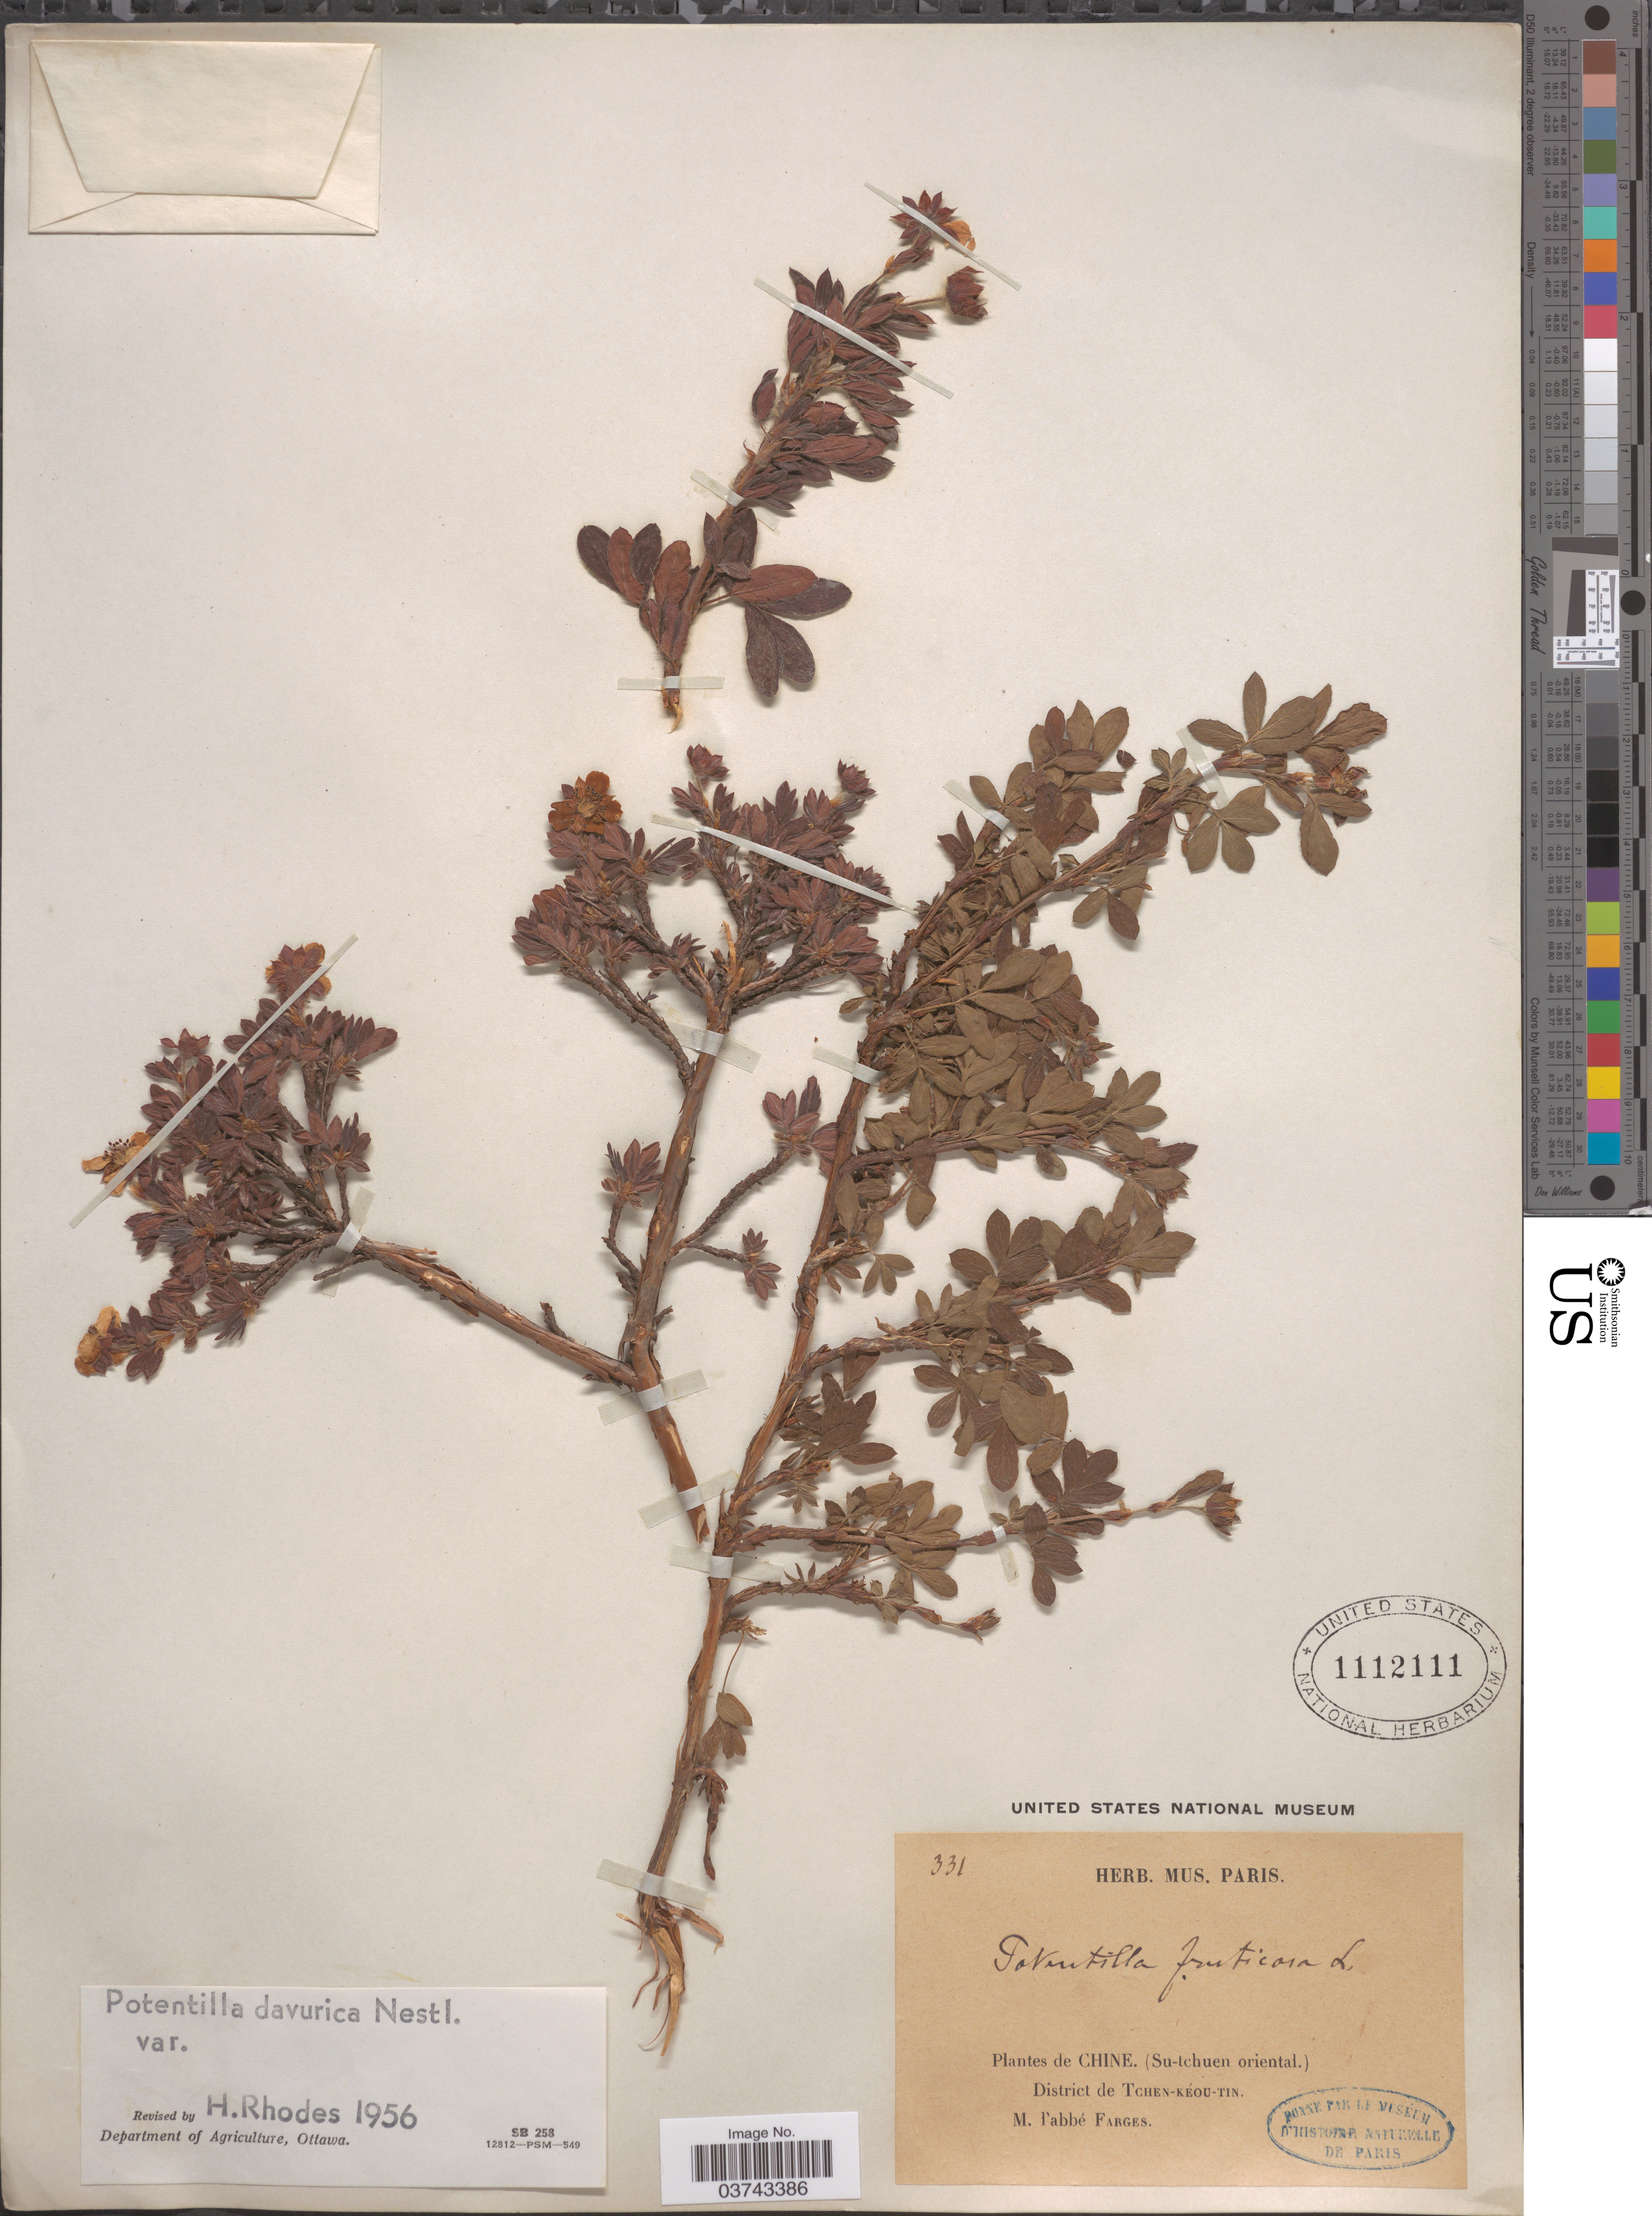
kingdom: Plantae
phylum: Tracheophyta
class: Magnoliopsida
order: Rosales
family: Rosaceae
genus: Dasiphora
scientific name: Dasiphora glabrata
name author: (Willd. ex Schltdl.) Soják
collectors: M. Farges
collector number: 331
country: China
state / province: Sichuan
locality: Su-tchuen oriental. District de Tchen-Kéou-Tin.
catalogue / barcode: US 1112111